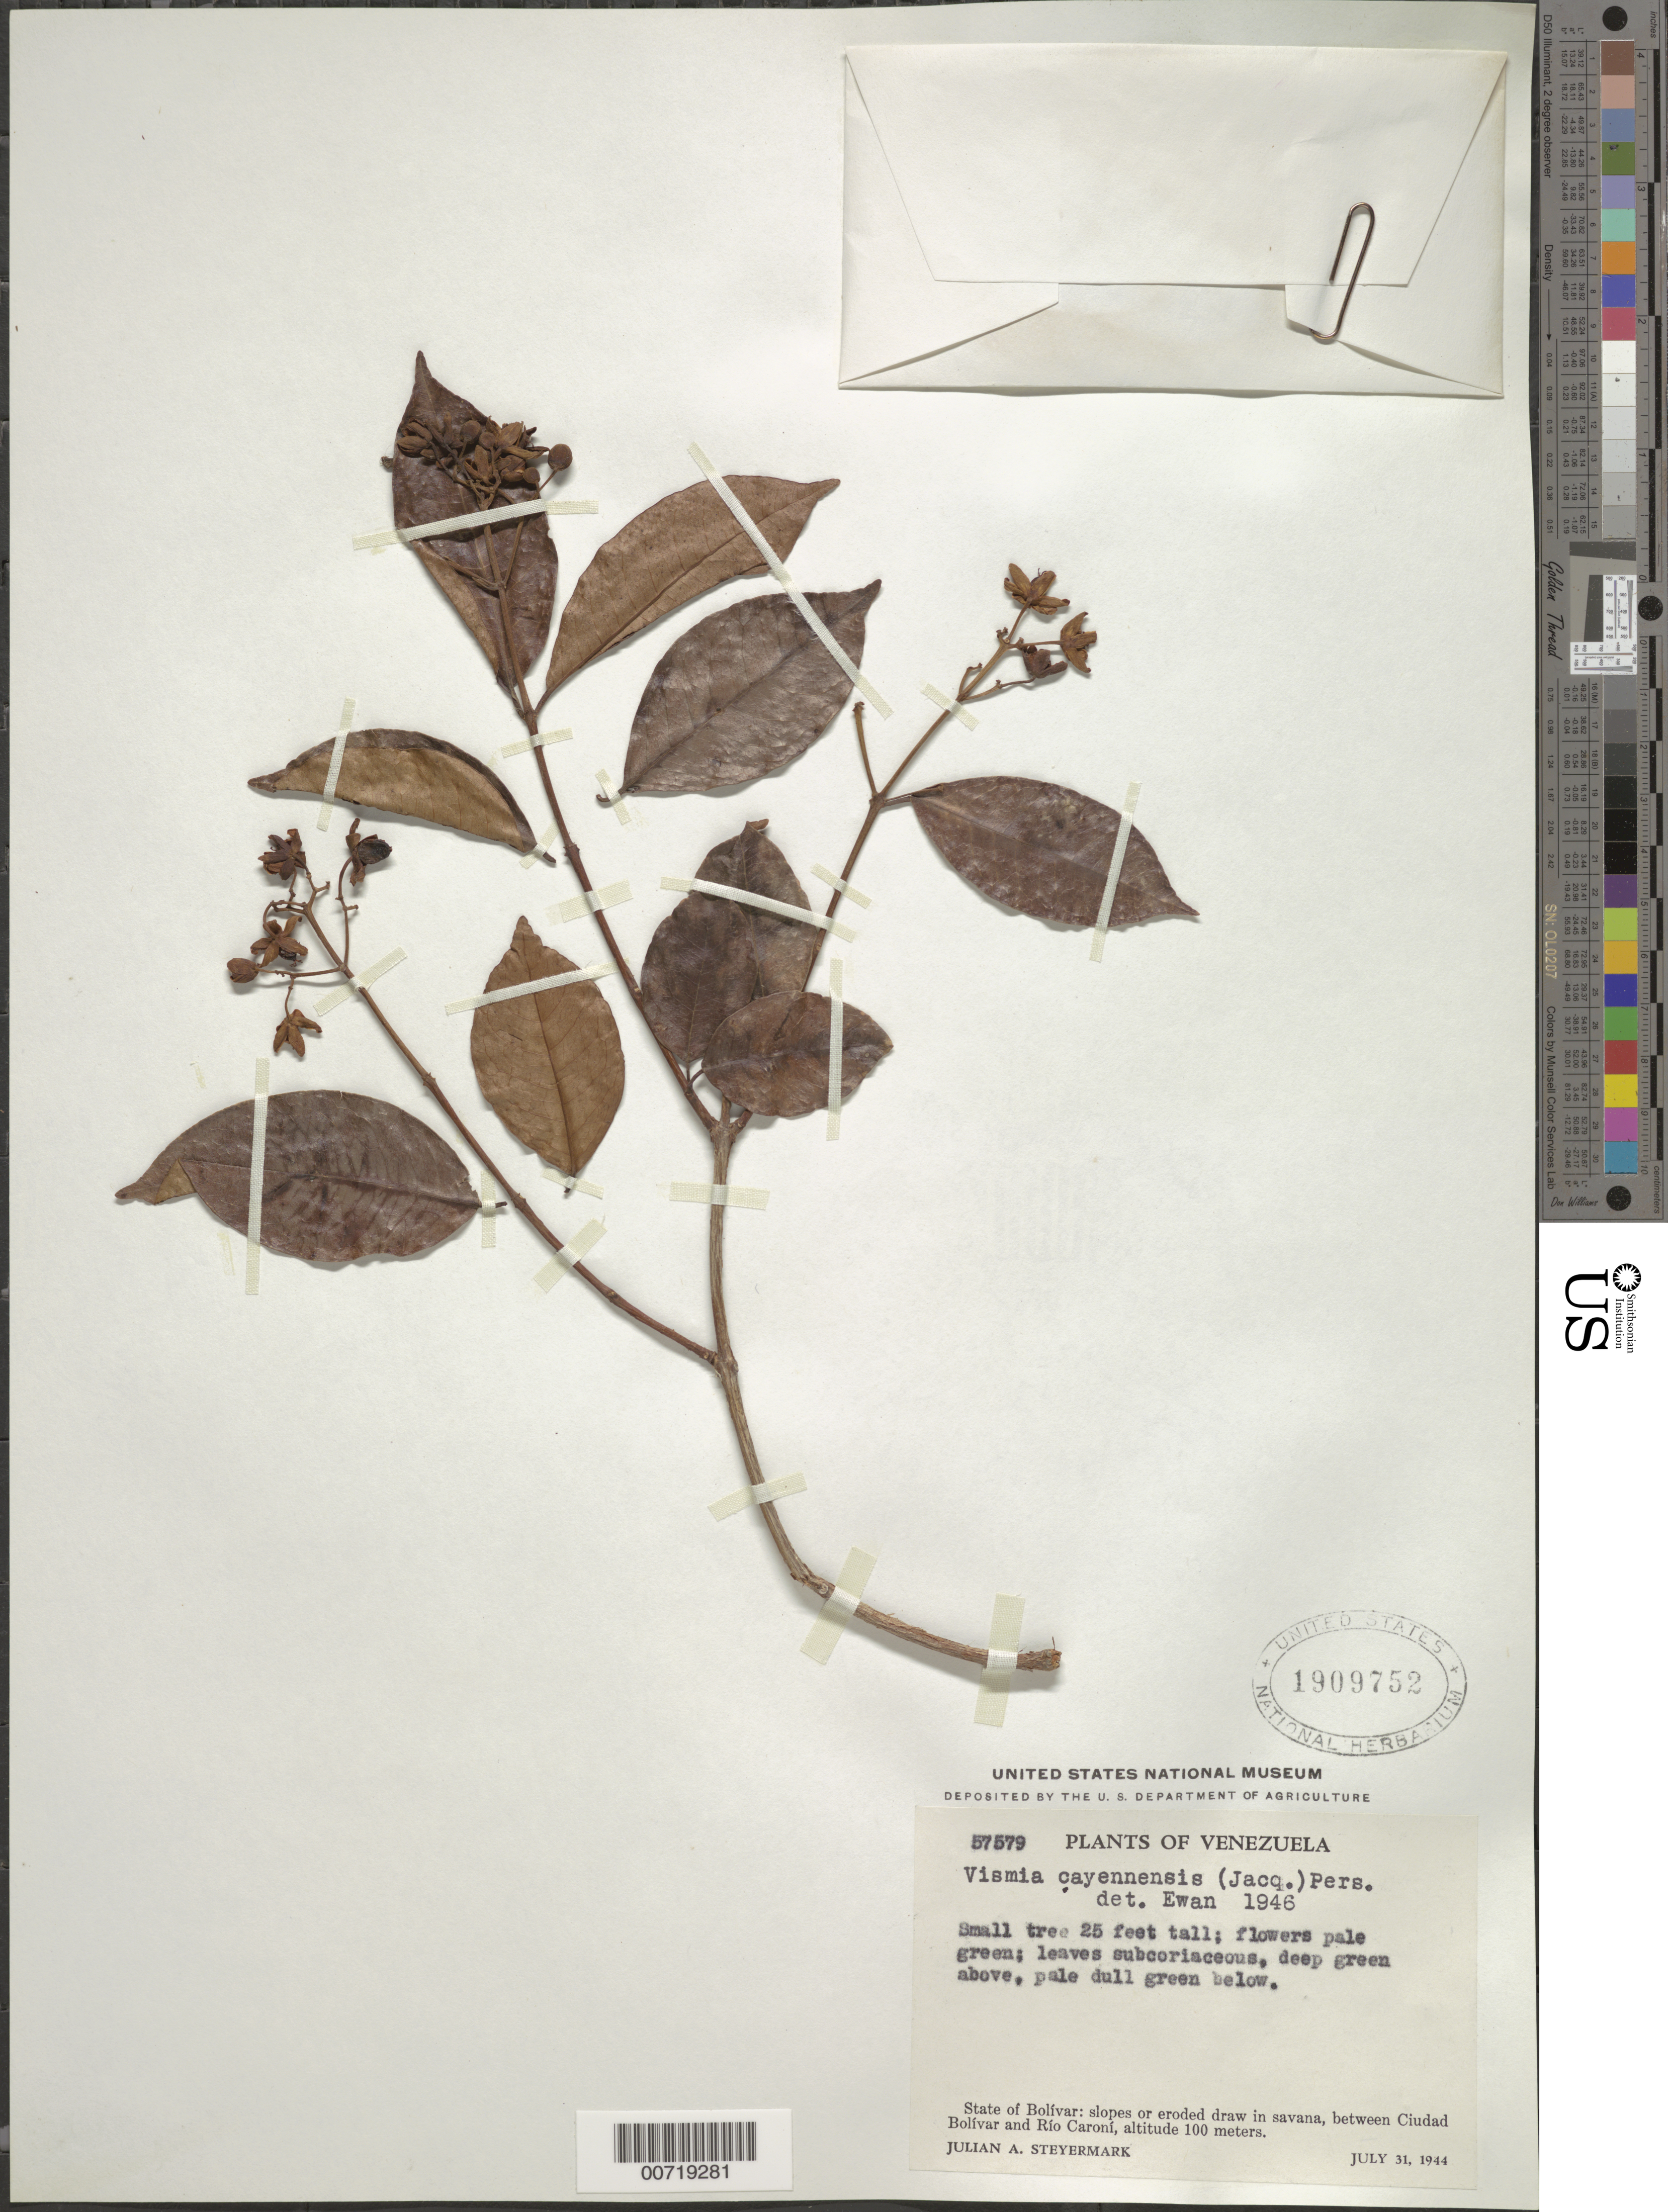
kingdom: Plantae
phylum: Tracheophyta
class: Magnoliopsida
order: Malpighiales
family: Hypericaceae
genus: Vismia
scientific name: Vismia cayennensis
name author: (Jacq.) Pers.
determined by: Ewan, J. A.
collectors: J. Steyermark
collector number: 57579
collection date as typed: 31-Jul-44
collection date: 1944-07-31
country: Venezuela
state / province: Bolívar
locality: Ciudad Bolívar to Río Caroní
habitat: Slopes or eroded draw in savanna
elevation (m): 100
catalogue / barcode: US 1909752